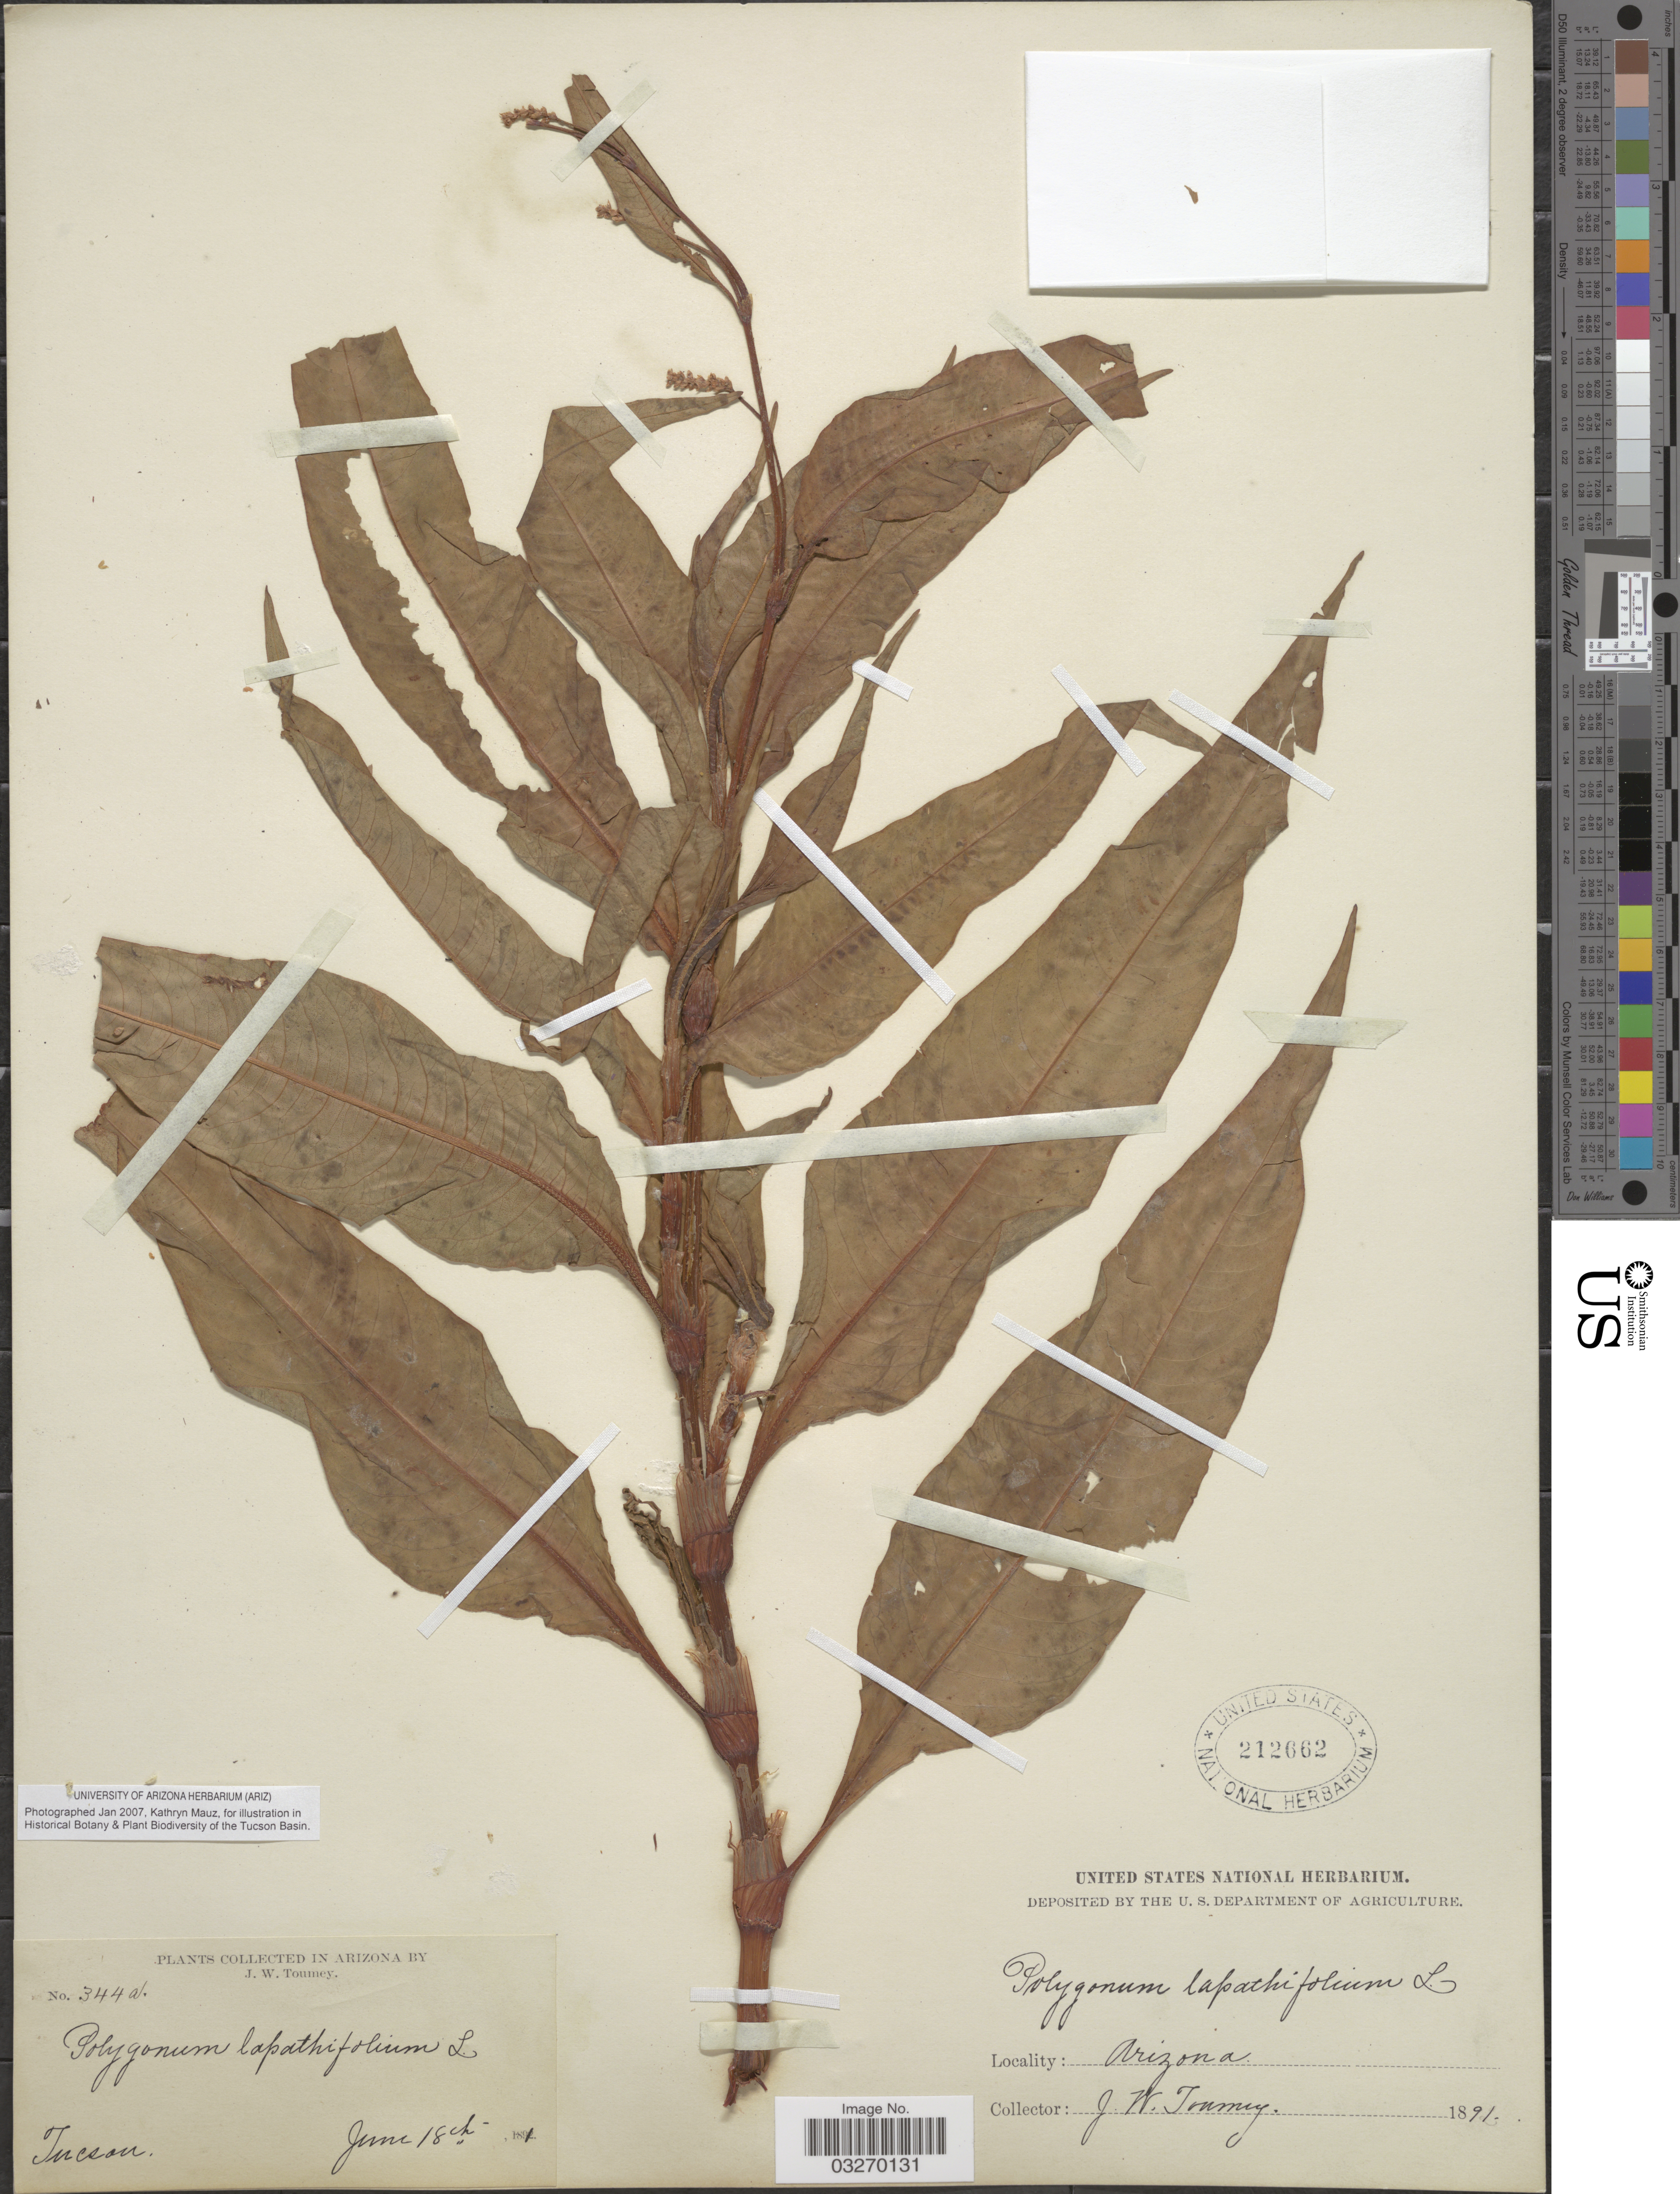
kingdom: Plantae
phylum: Tracheophyta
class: Magnoliopsida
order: Caryophyllales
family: Polygonaceae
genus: Persicaria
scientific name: Persicaria lapathifolia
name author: (L.) Delarbre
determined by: Atha, D. E.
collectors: J. W. Toumey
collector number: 344a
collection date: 1891-06-18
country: United States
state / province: Arizona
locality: Tucson.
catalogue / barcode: US 212662